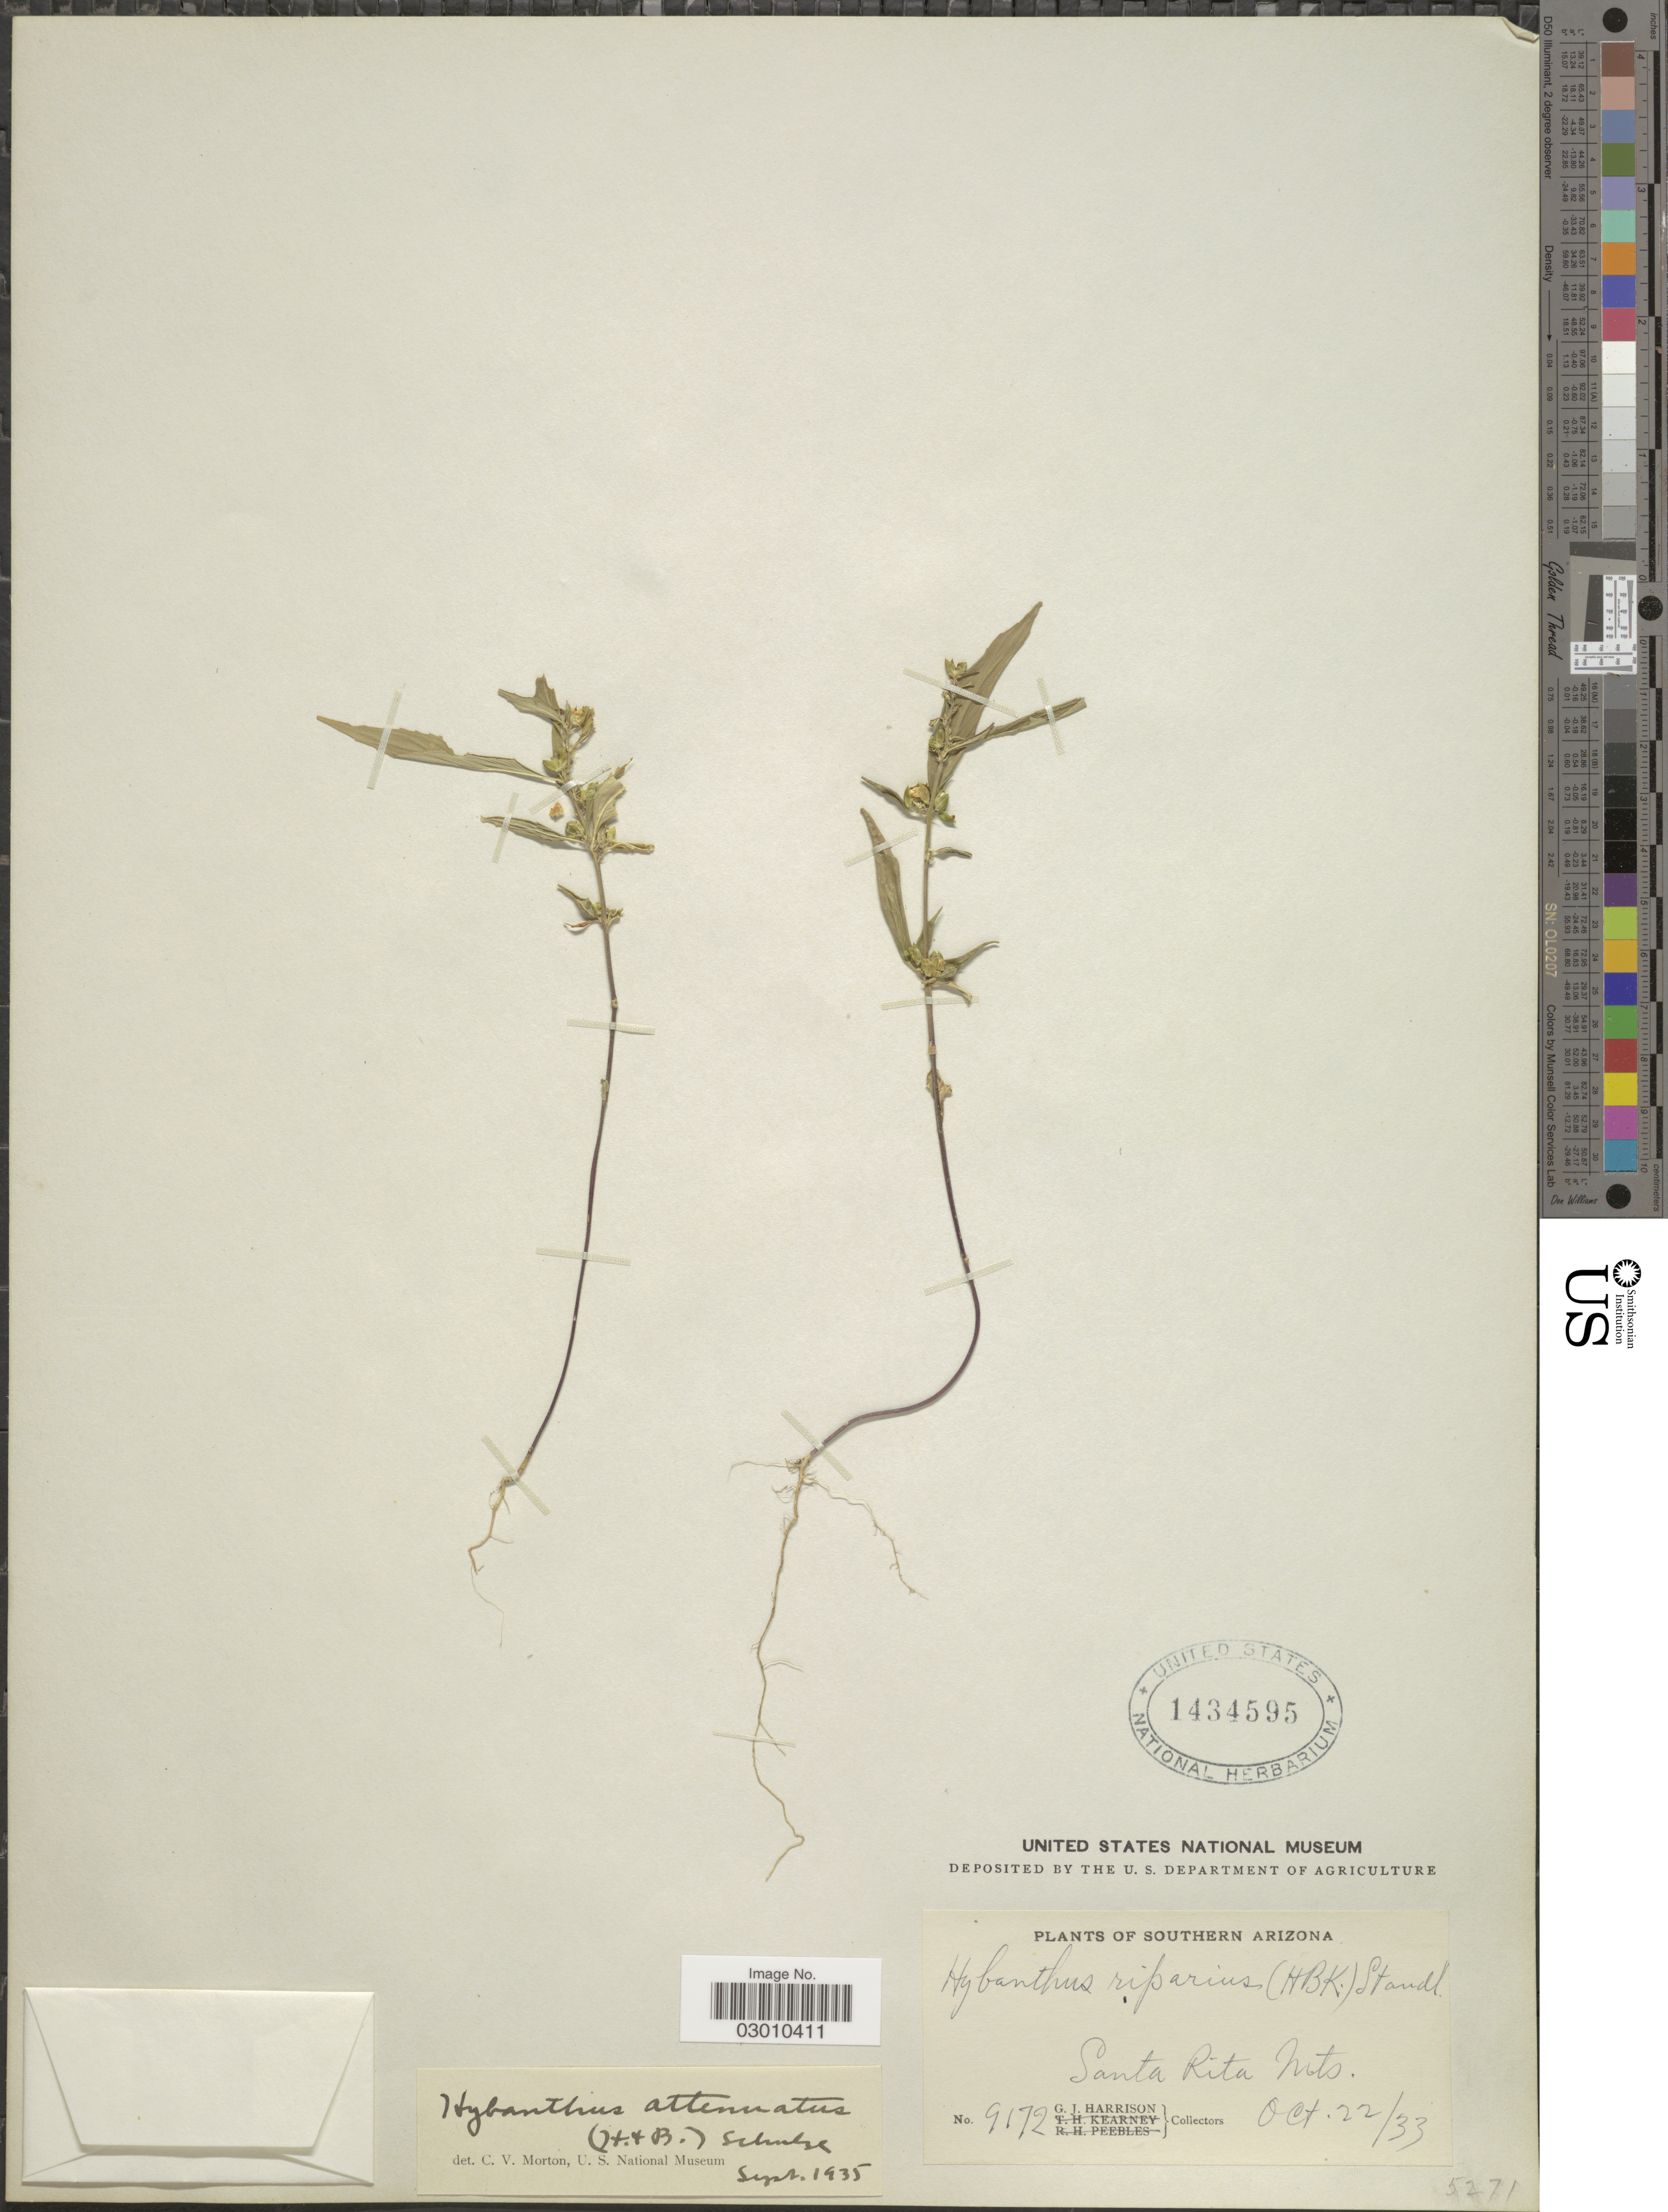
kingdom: Plantae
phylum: Tracheophyta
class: Magnoliopsida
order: Malpighiales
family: Violaceae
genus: Pombalia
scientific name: Pombalia attenuata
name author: (Humb. & Bonpl. ex Willd.) Paula-Souza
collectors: G. J. Harrison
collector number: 9172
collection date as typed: Transcribed d/m/y: 22/10/33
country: United States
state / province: Arizona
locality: Southern Arizona. Santa Rita Mts.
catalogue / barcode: US 1434595